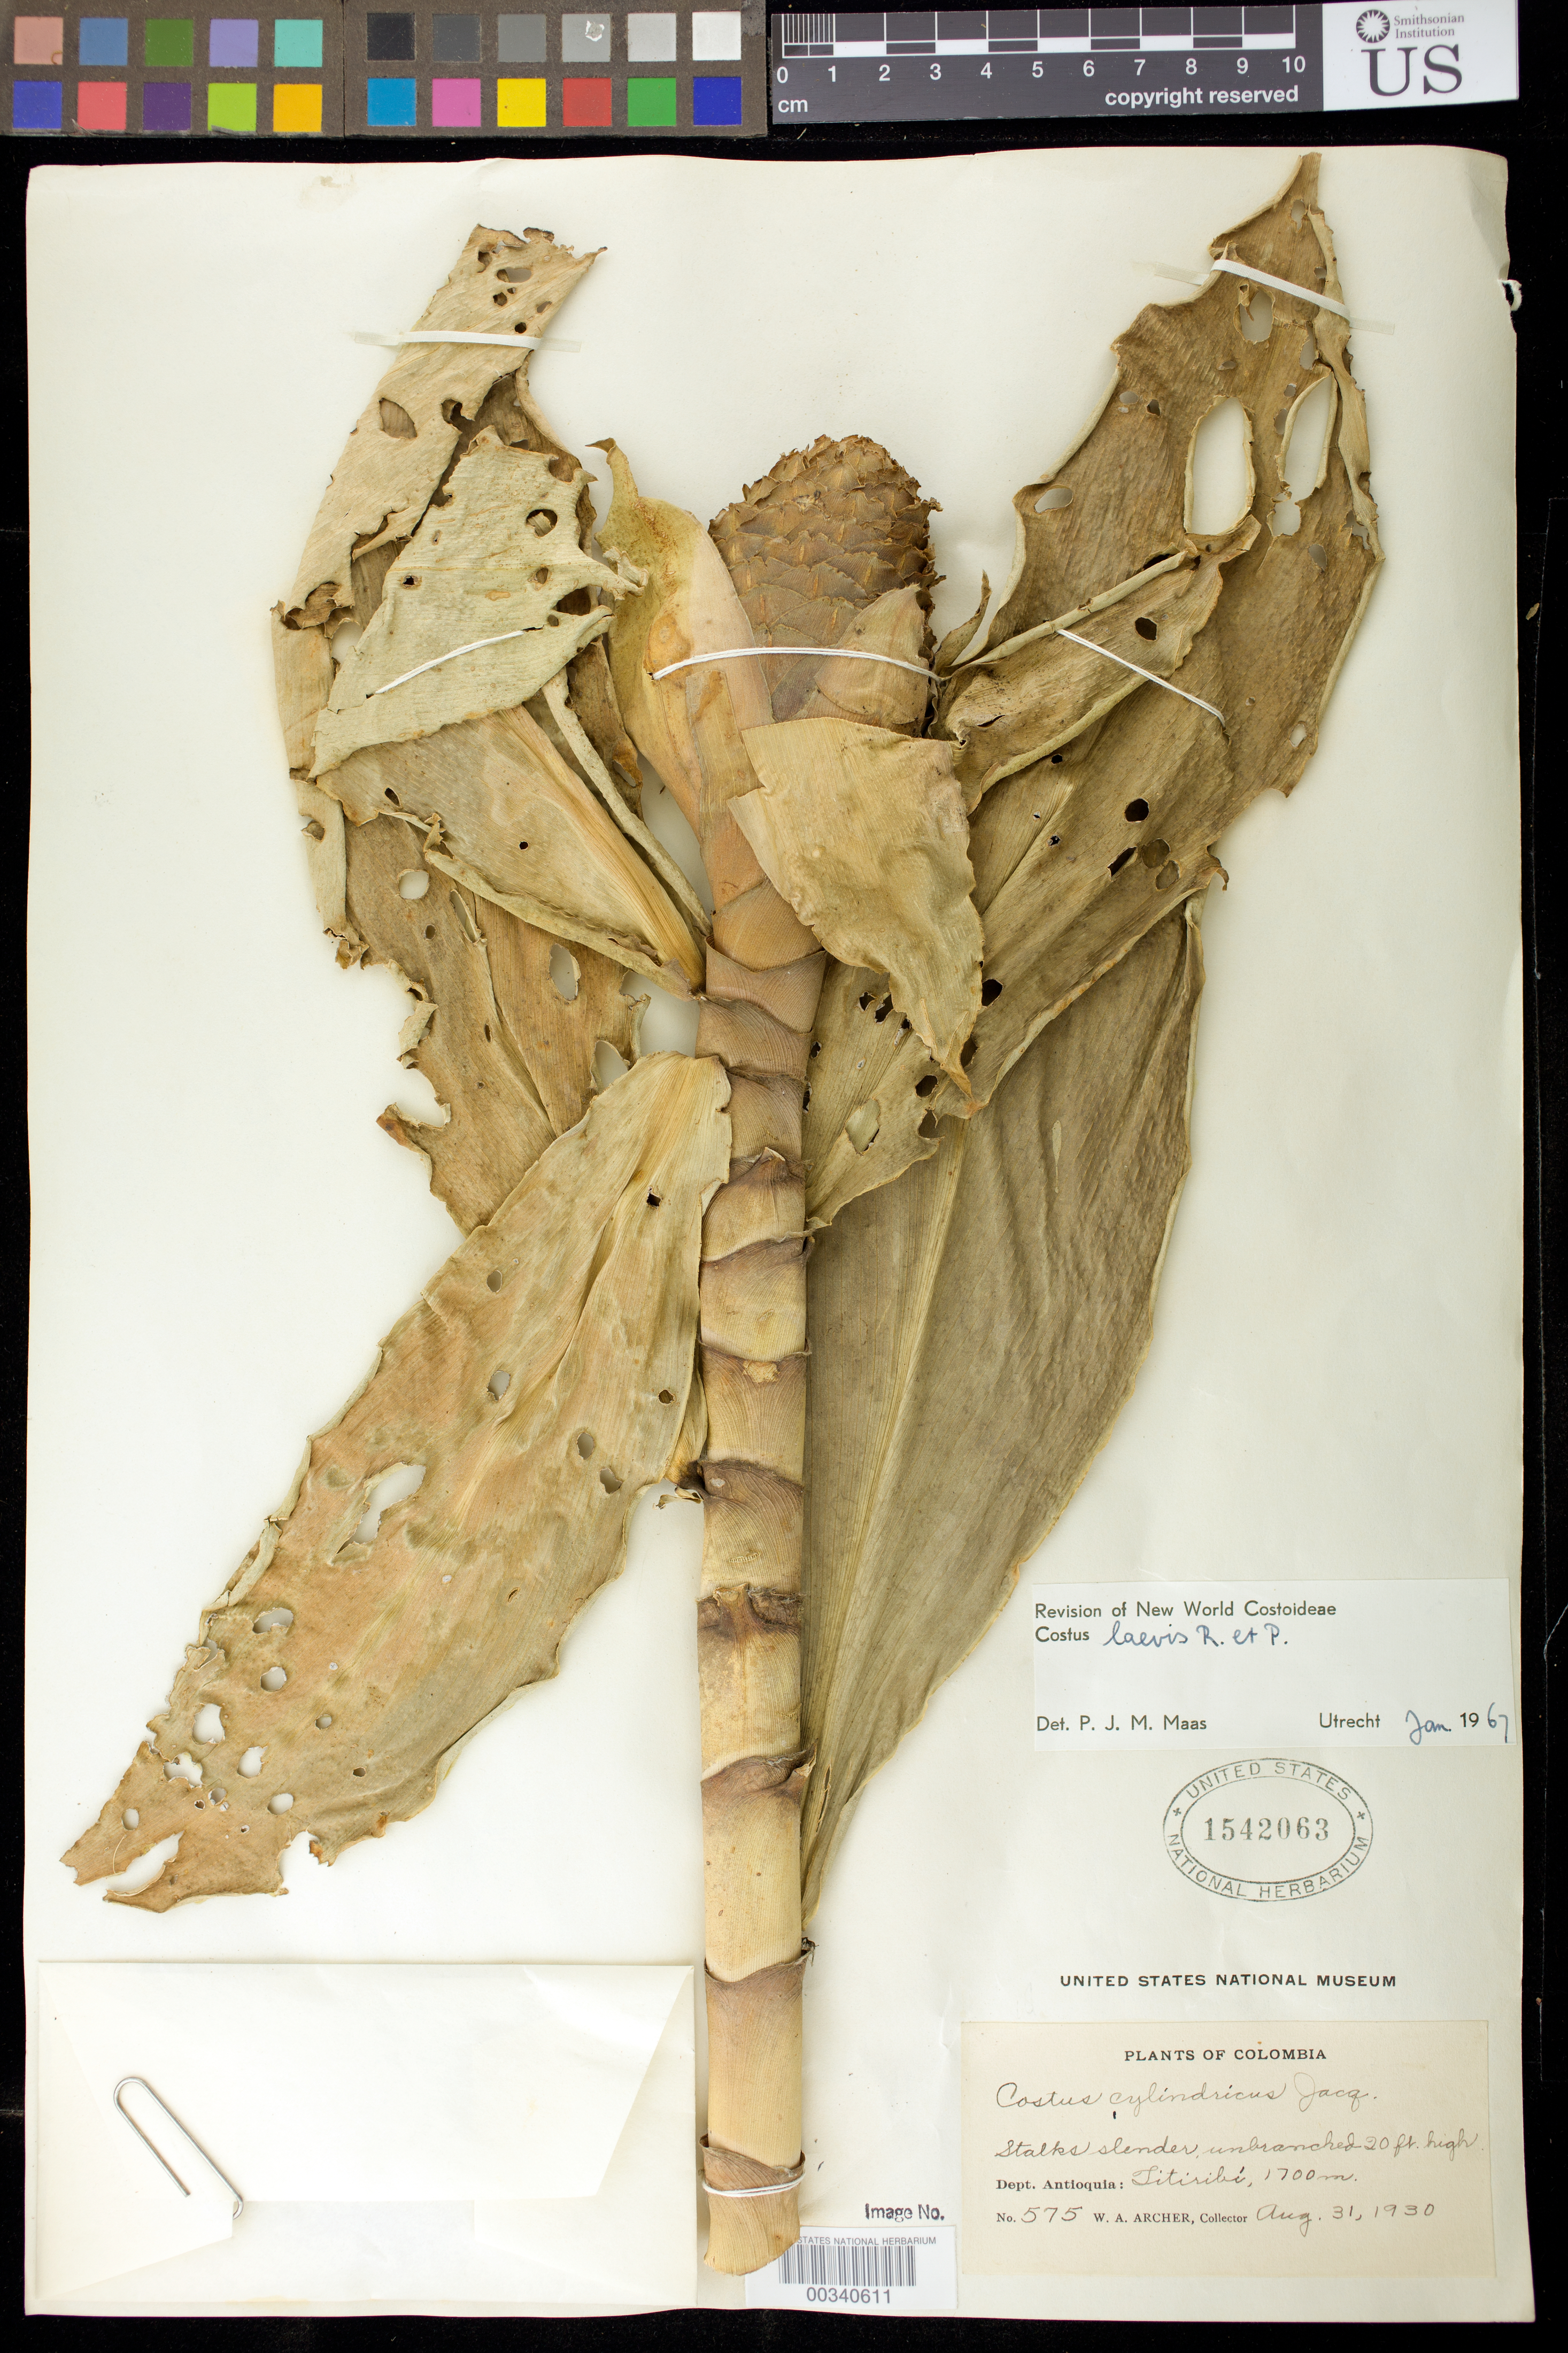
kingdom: Plantae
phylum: Tracheophyta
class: Liliopsida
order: Zingiberales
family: Costaceae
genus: Costus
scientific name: Costus laevis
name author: Ruiz & Pav.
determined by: Maas, Paul J. M.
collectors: W. A. Archer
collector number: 575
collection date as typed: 31 Aug 1930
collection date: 1930-08-31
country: Colombia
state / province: Antioquia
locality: Titiribi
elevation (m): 1700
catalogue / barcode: US 1542063